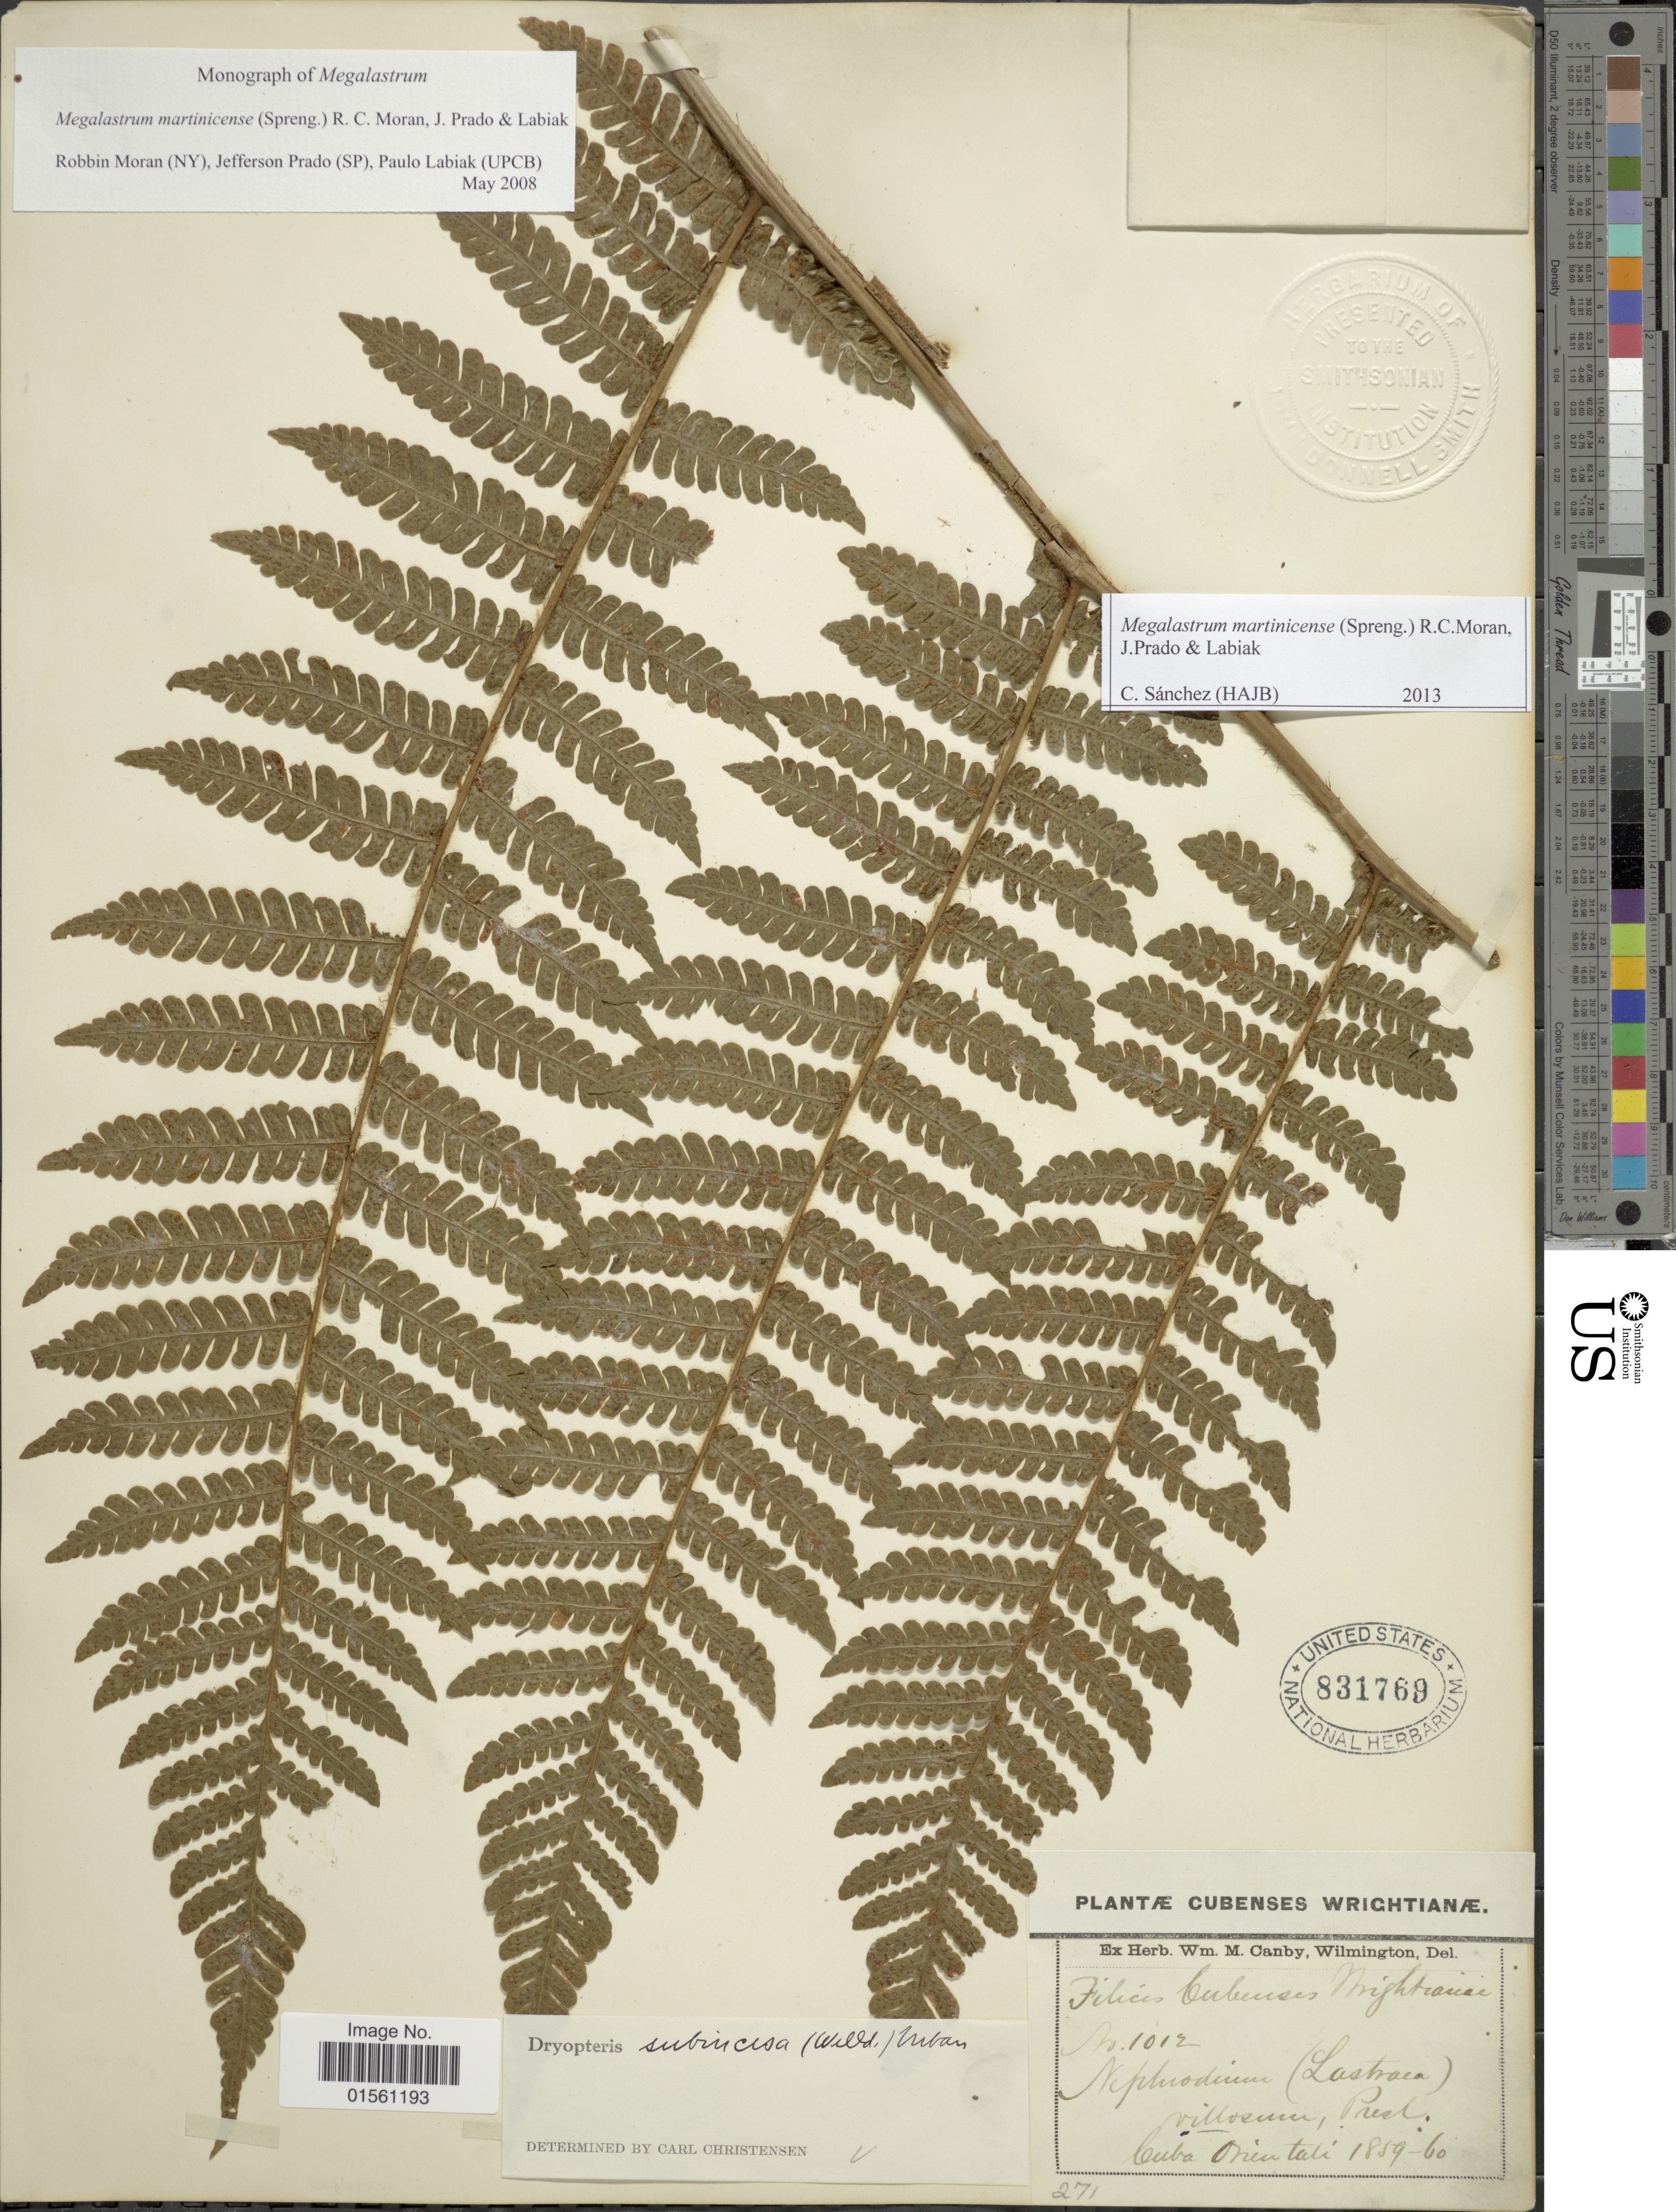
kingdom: Plantae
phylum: Tracheophyta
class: Polypodiopsida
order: Polypodiales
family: Dryopteridaceae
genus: Megalastrum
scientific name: Megalastrum martinicense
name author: (Spreng.) R.C. Moran et al.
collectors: ex herb. W.M. Canby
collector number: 1012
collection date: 1859/1860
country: Cuba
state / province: Oriente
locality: Filices buleursen Mightrauae, Cuba, Orientali.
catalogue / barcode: US 831769